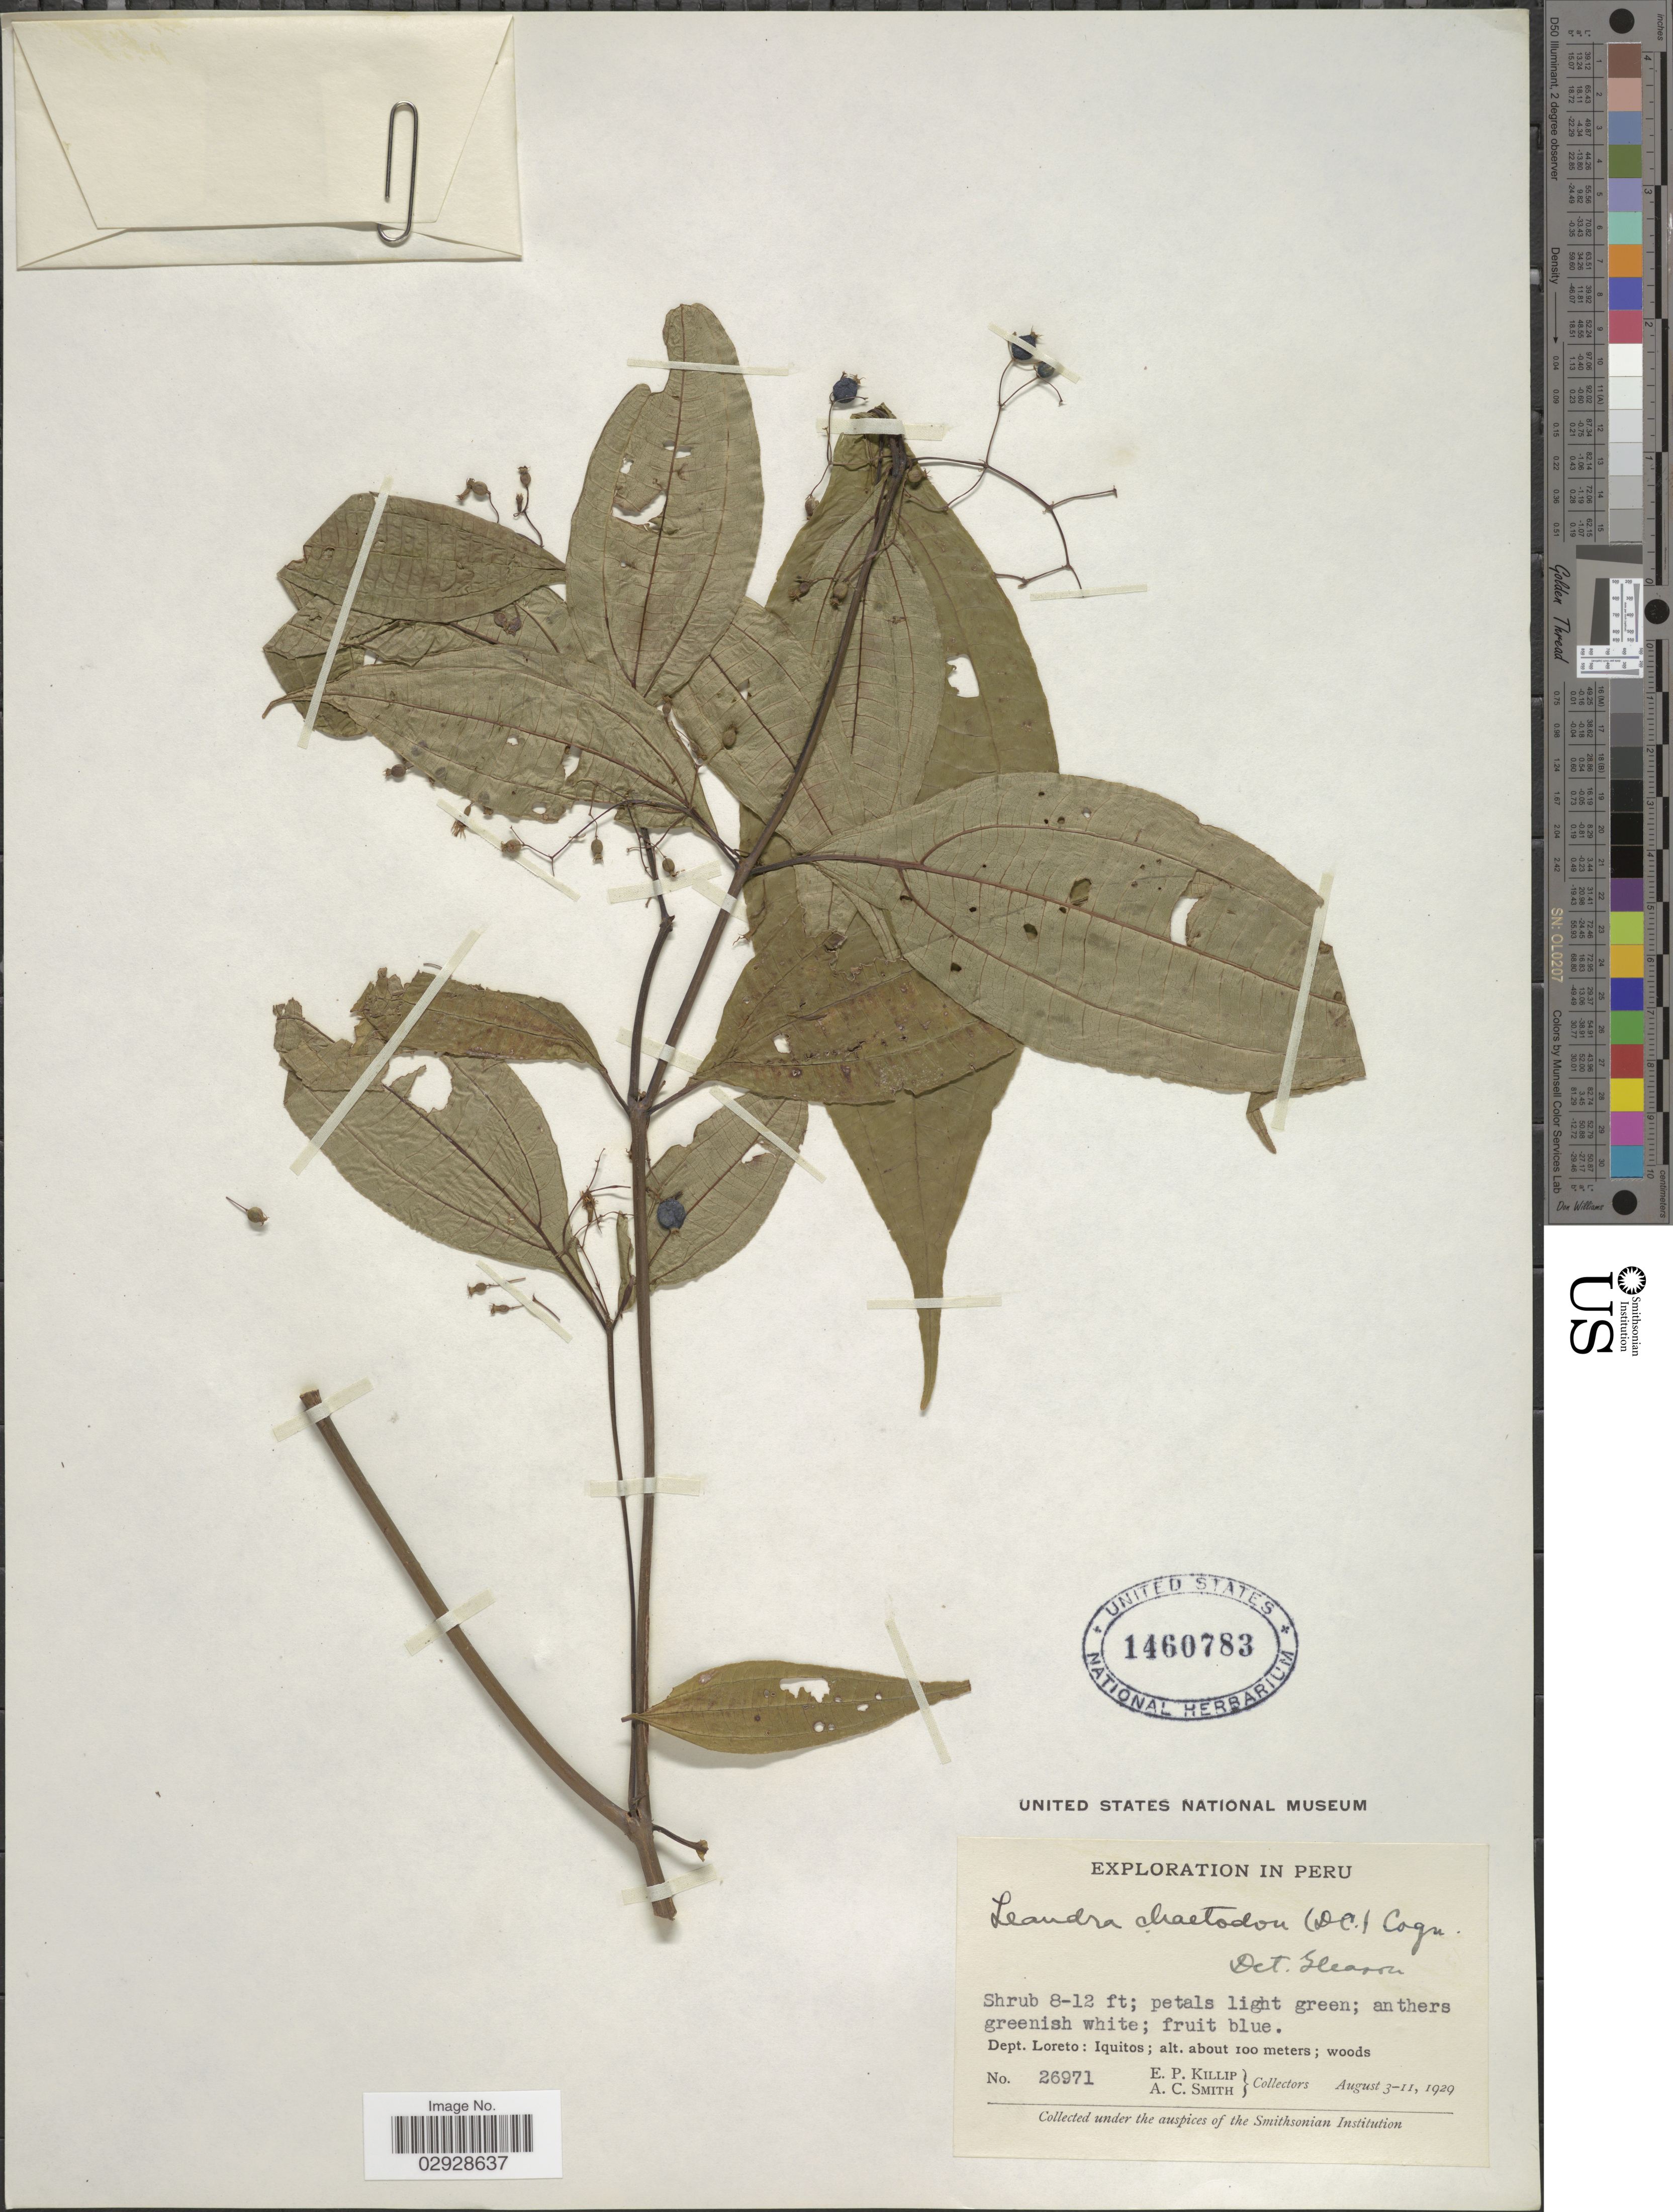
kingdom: Plantae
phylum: Tracheophyta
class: Magnoliopsida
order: Myrtales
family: Melastomataceae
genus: Leandra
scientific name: Leandra chaetodon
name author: (DC.) Cogn.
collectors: E. P. Killip & A. C. Smith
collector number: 26971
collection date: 1929-08-03/1929-08-11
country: Peru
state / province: Loreto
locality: Dept. Loreto: Iquitos.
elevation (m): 100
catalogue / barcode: US 1460783